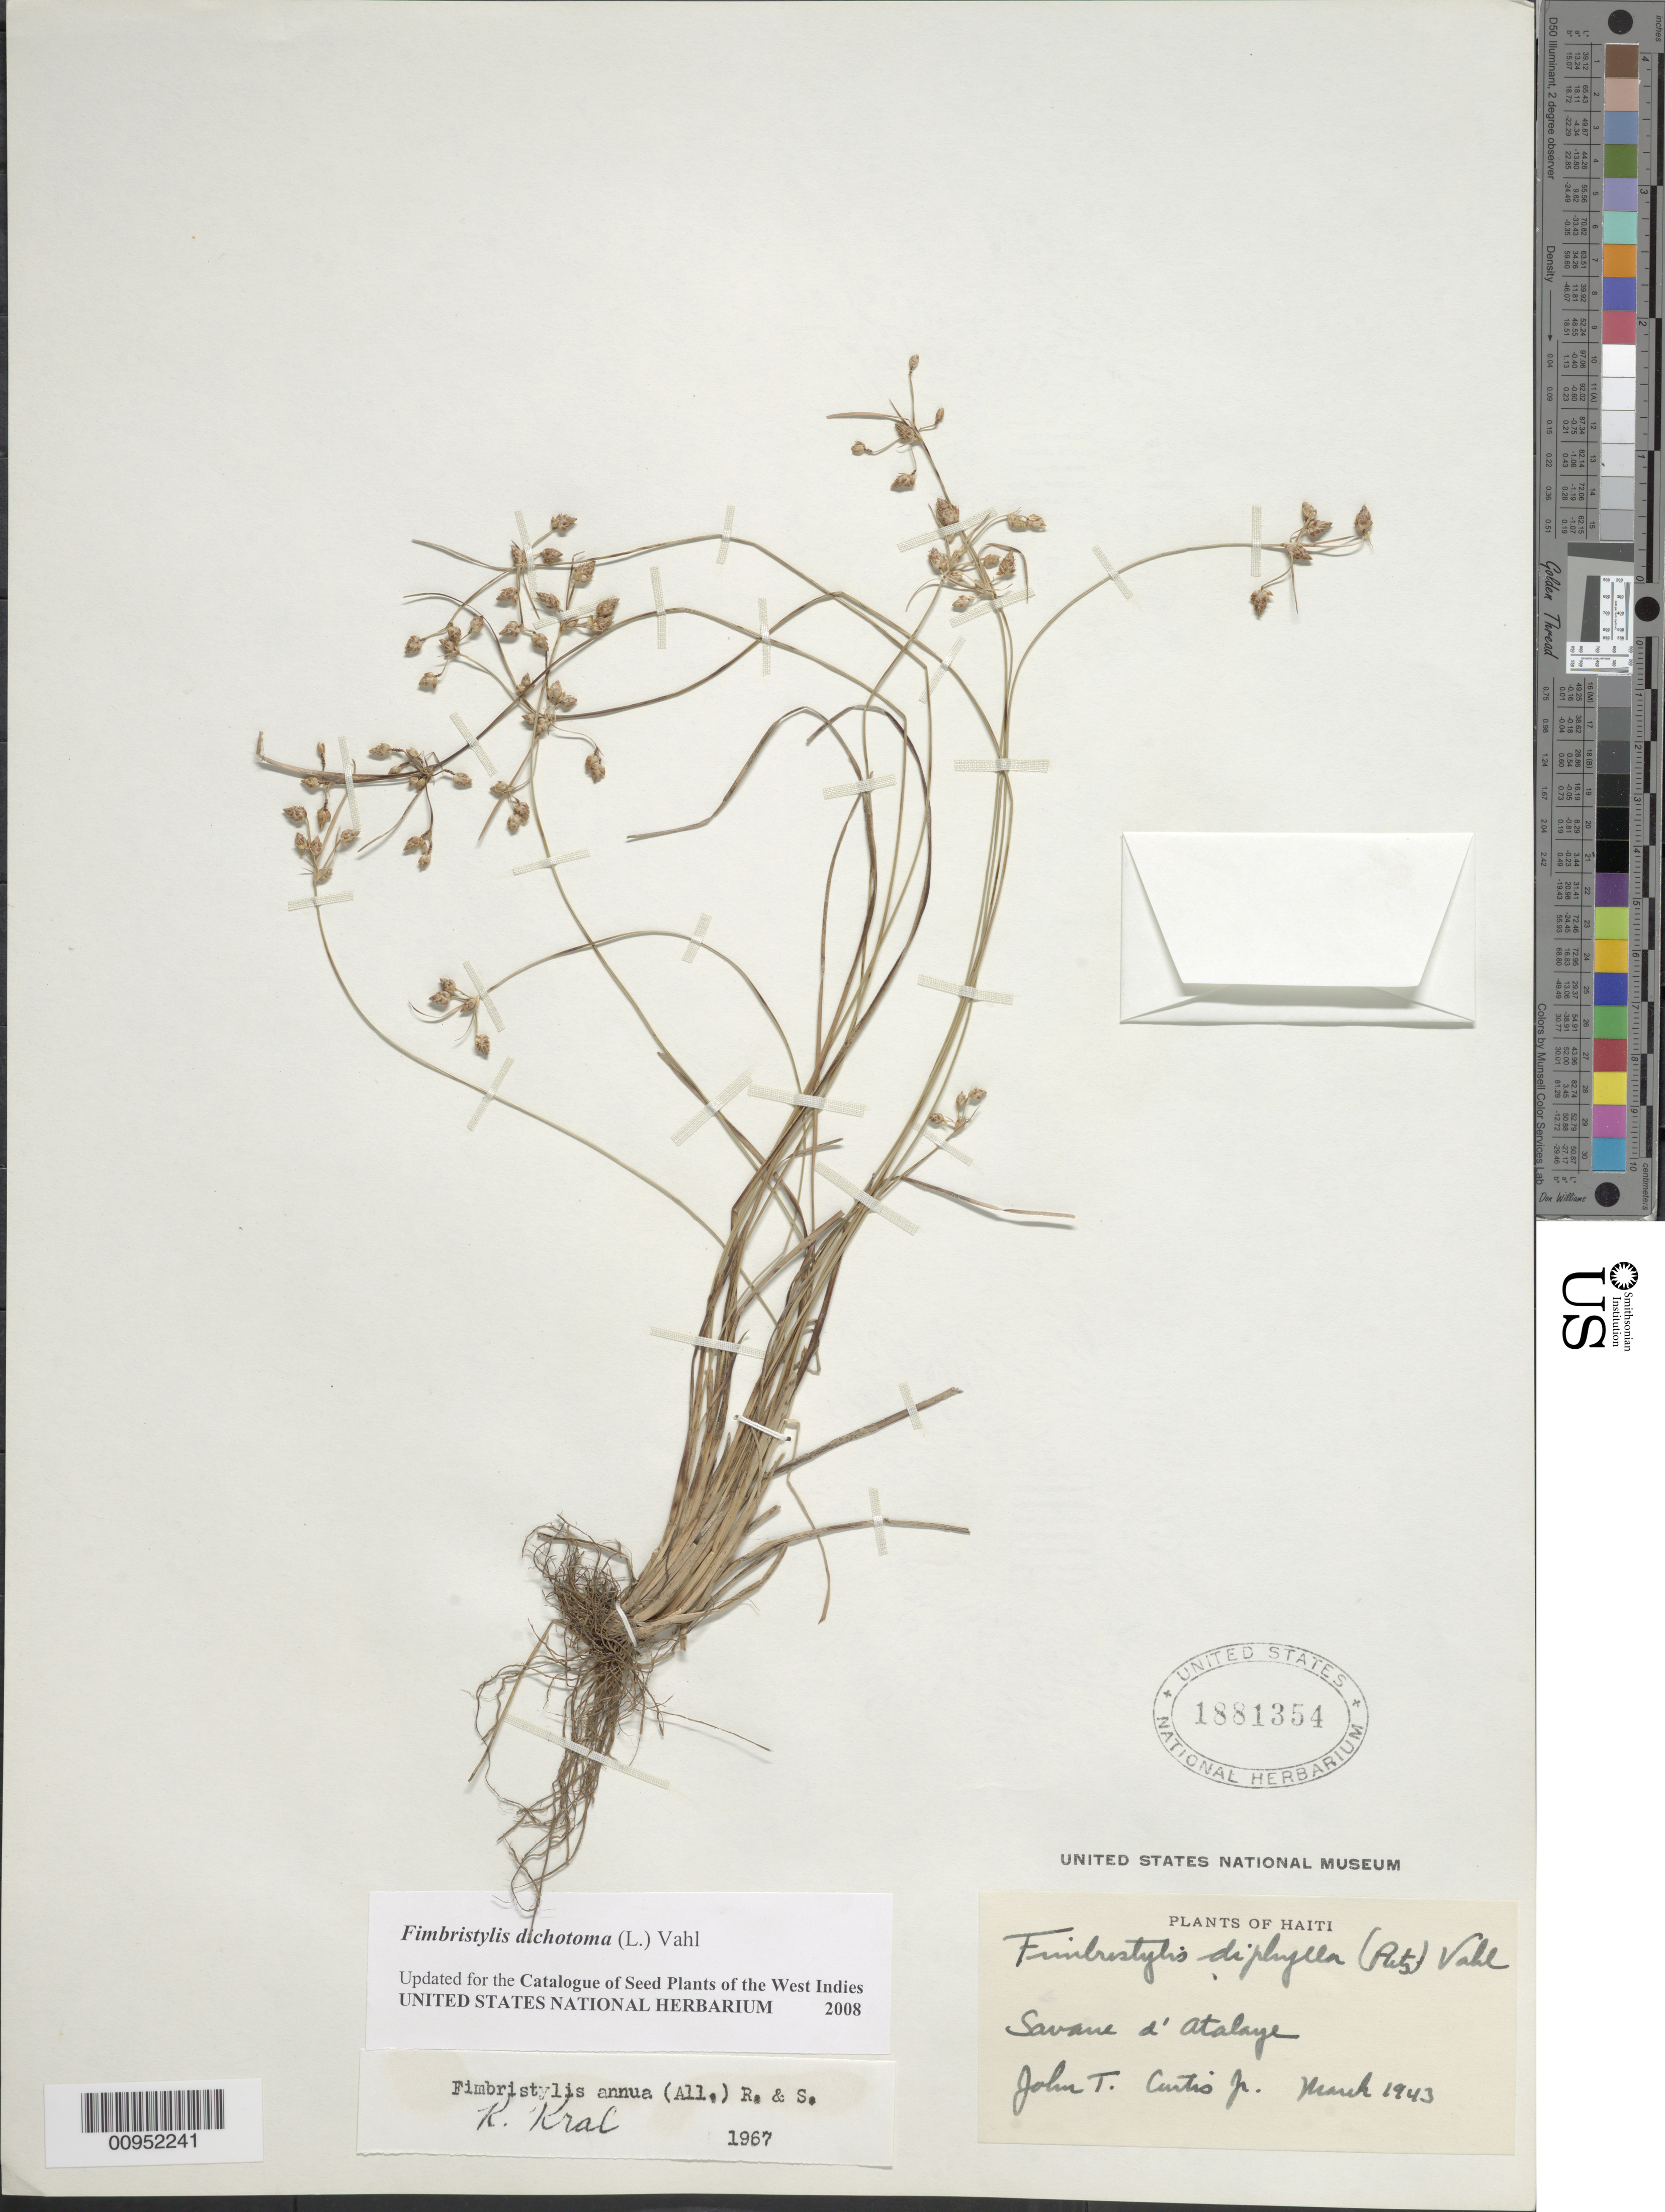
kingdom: Plantae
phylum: Tracheophyta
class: Liliopsida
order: Poales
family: Cyperaceae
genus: Fimbristylis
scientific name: Fimbristylis dichotoma subsp. dichotoma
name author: (L.) Vahl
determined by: Strong, M. T., (US), Smithsonian Institution - National Museum of Natural History (UNITED STATES)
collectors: J. Curtis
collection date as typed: Mar 1943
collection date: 1943-03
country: Haiti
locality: Savane d'Atalaye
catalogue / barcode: US 1881354